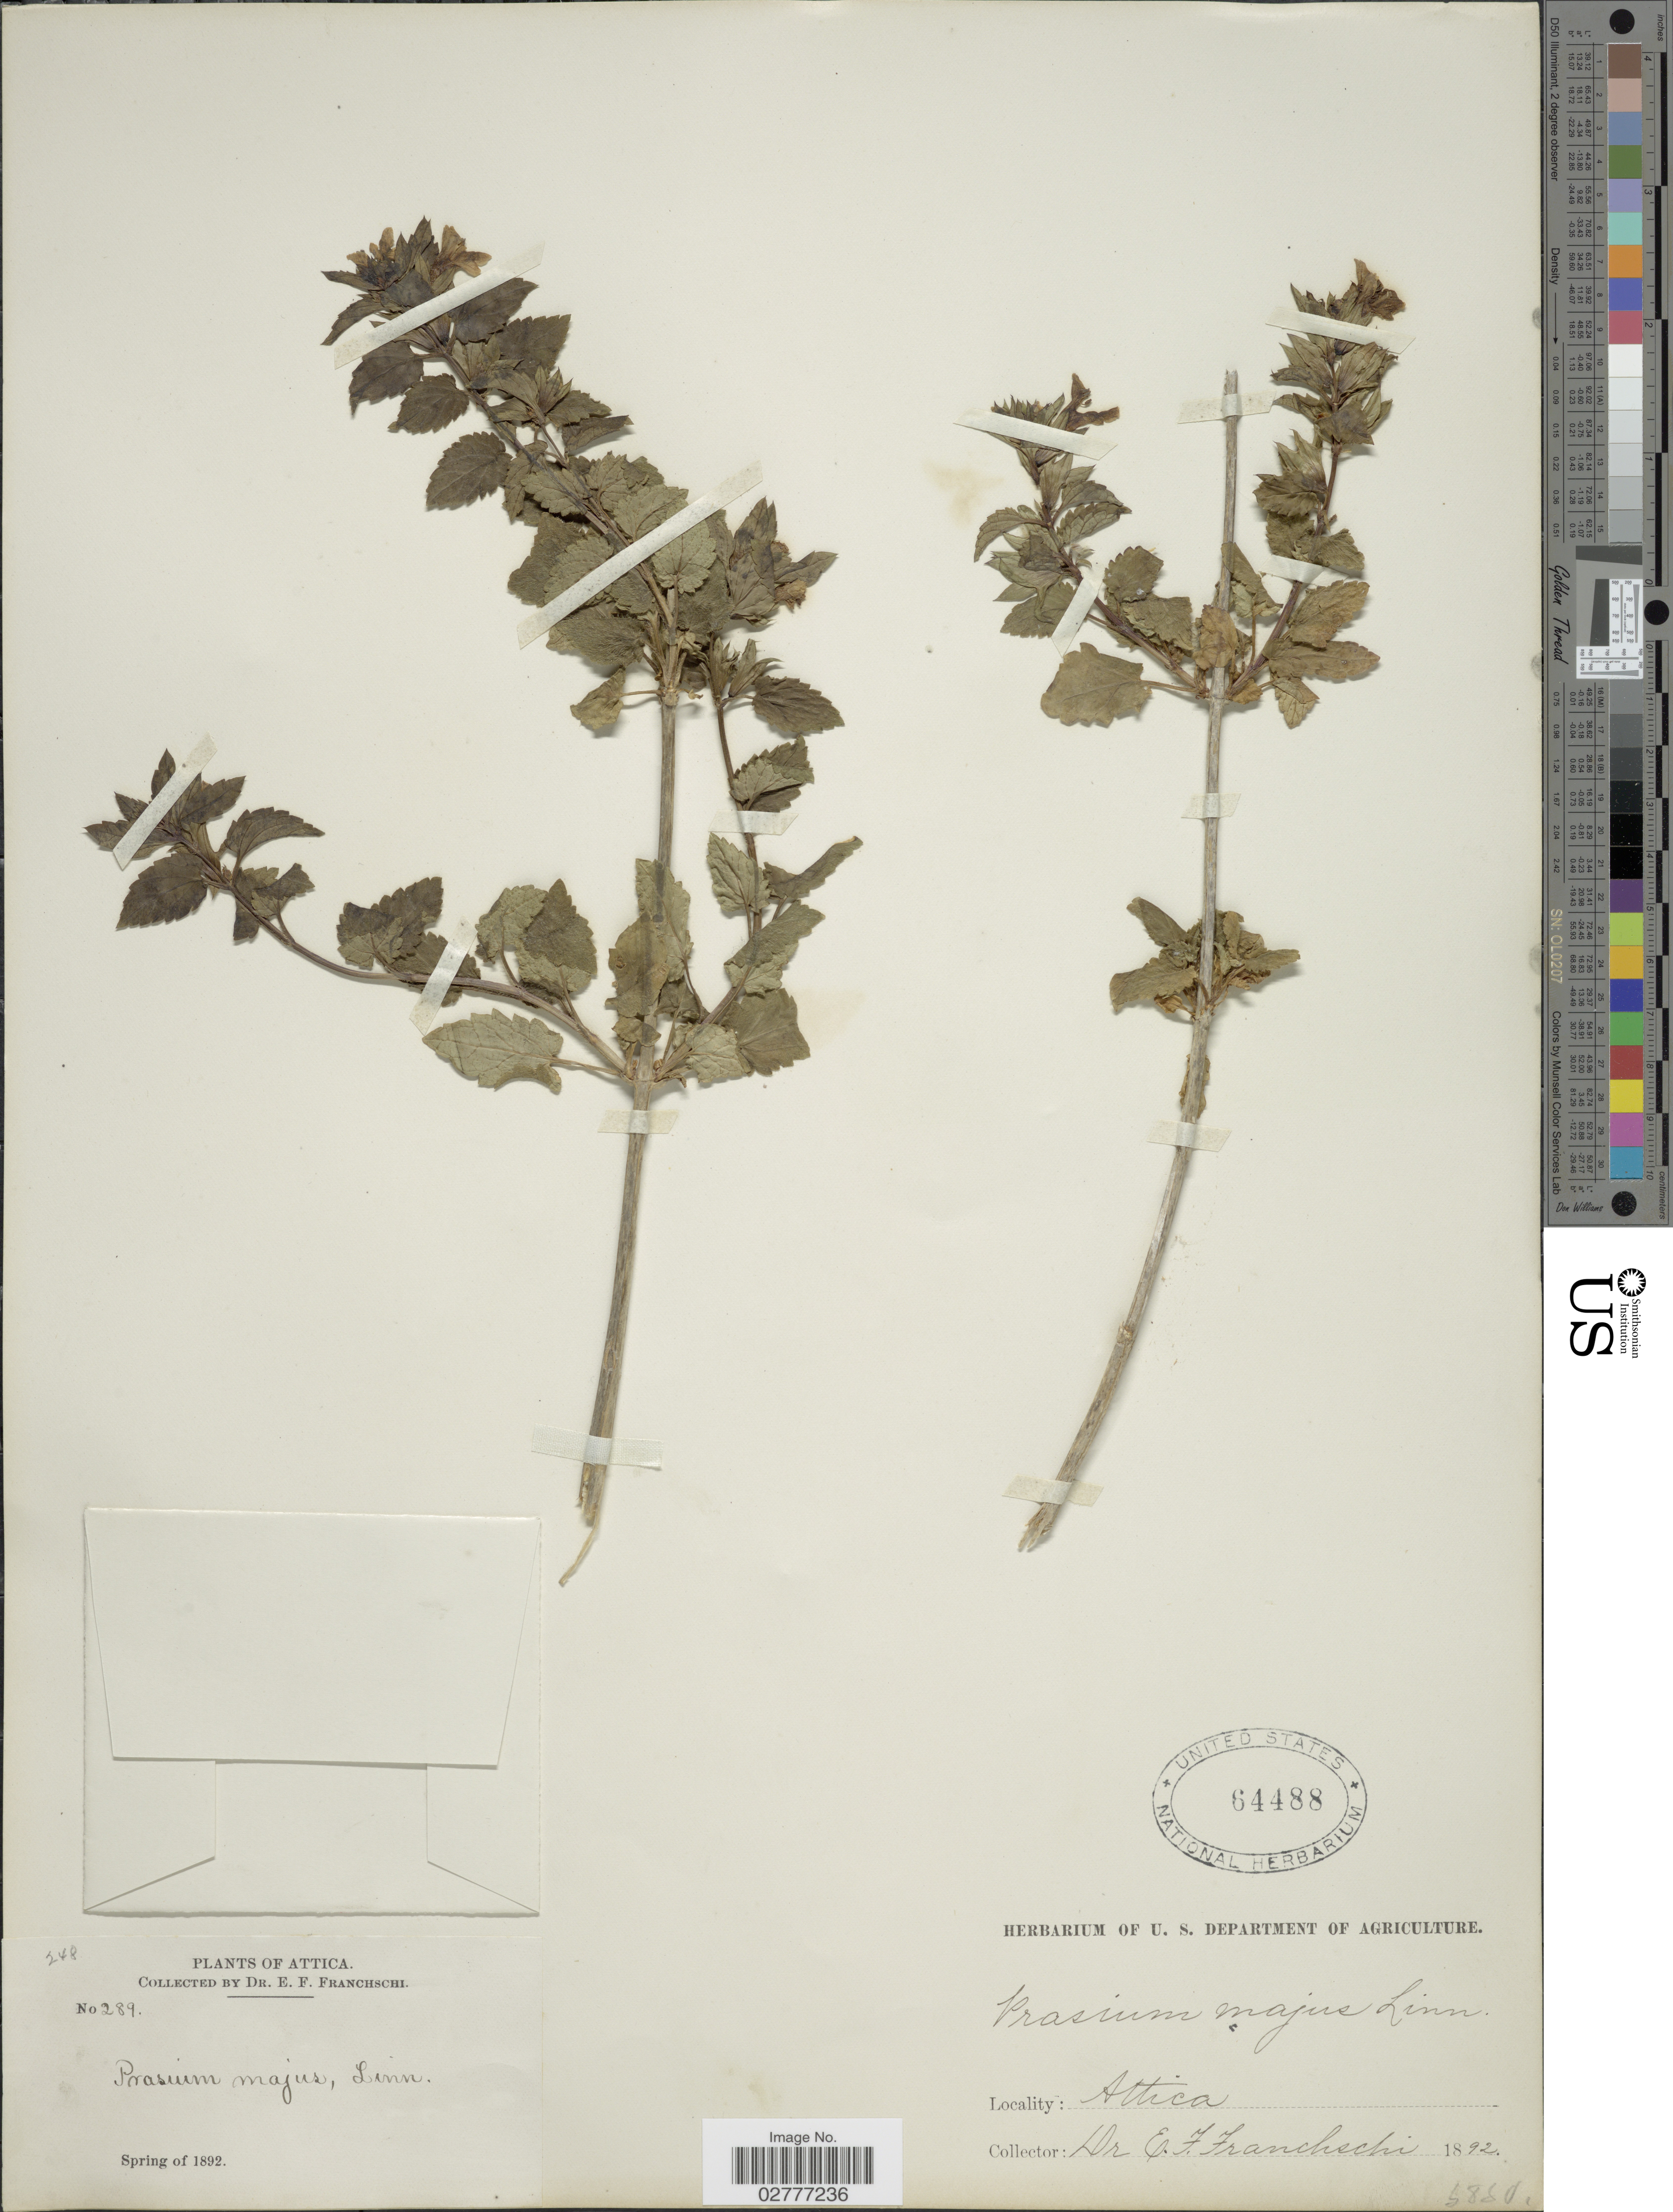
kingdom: Plantae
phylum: Tracheophyta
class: Magnoliopsida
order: Lamiales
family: Lamiaceae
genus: Prasium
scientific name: Prasium majus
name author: L.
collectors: E. Franchschi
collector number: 289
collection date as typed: Spring of 1892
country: Greece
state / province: Attica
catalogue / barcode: US 64488